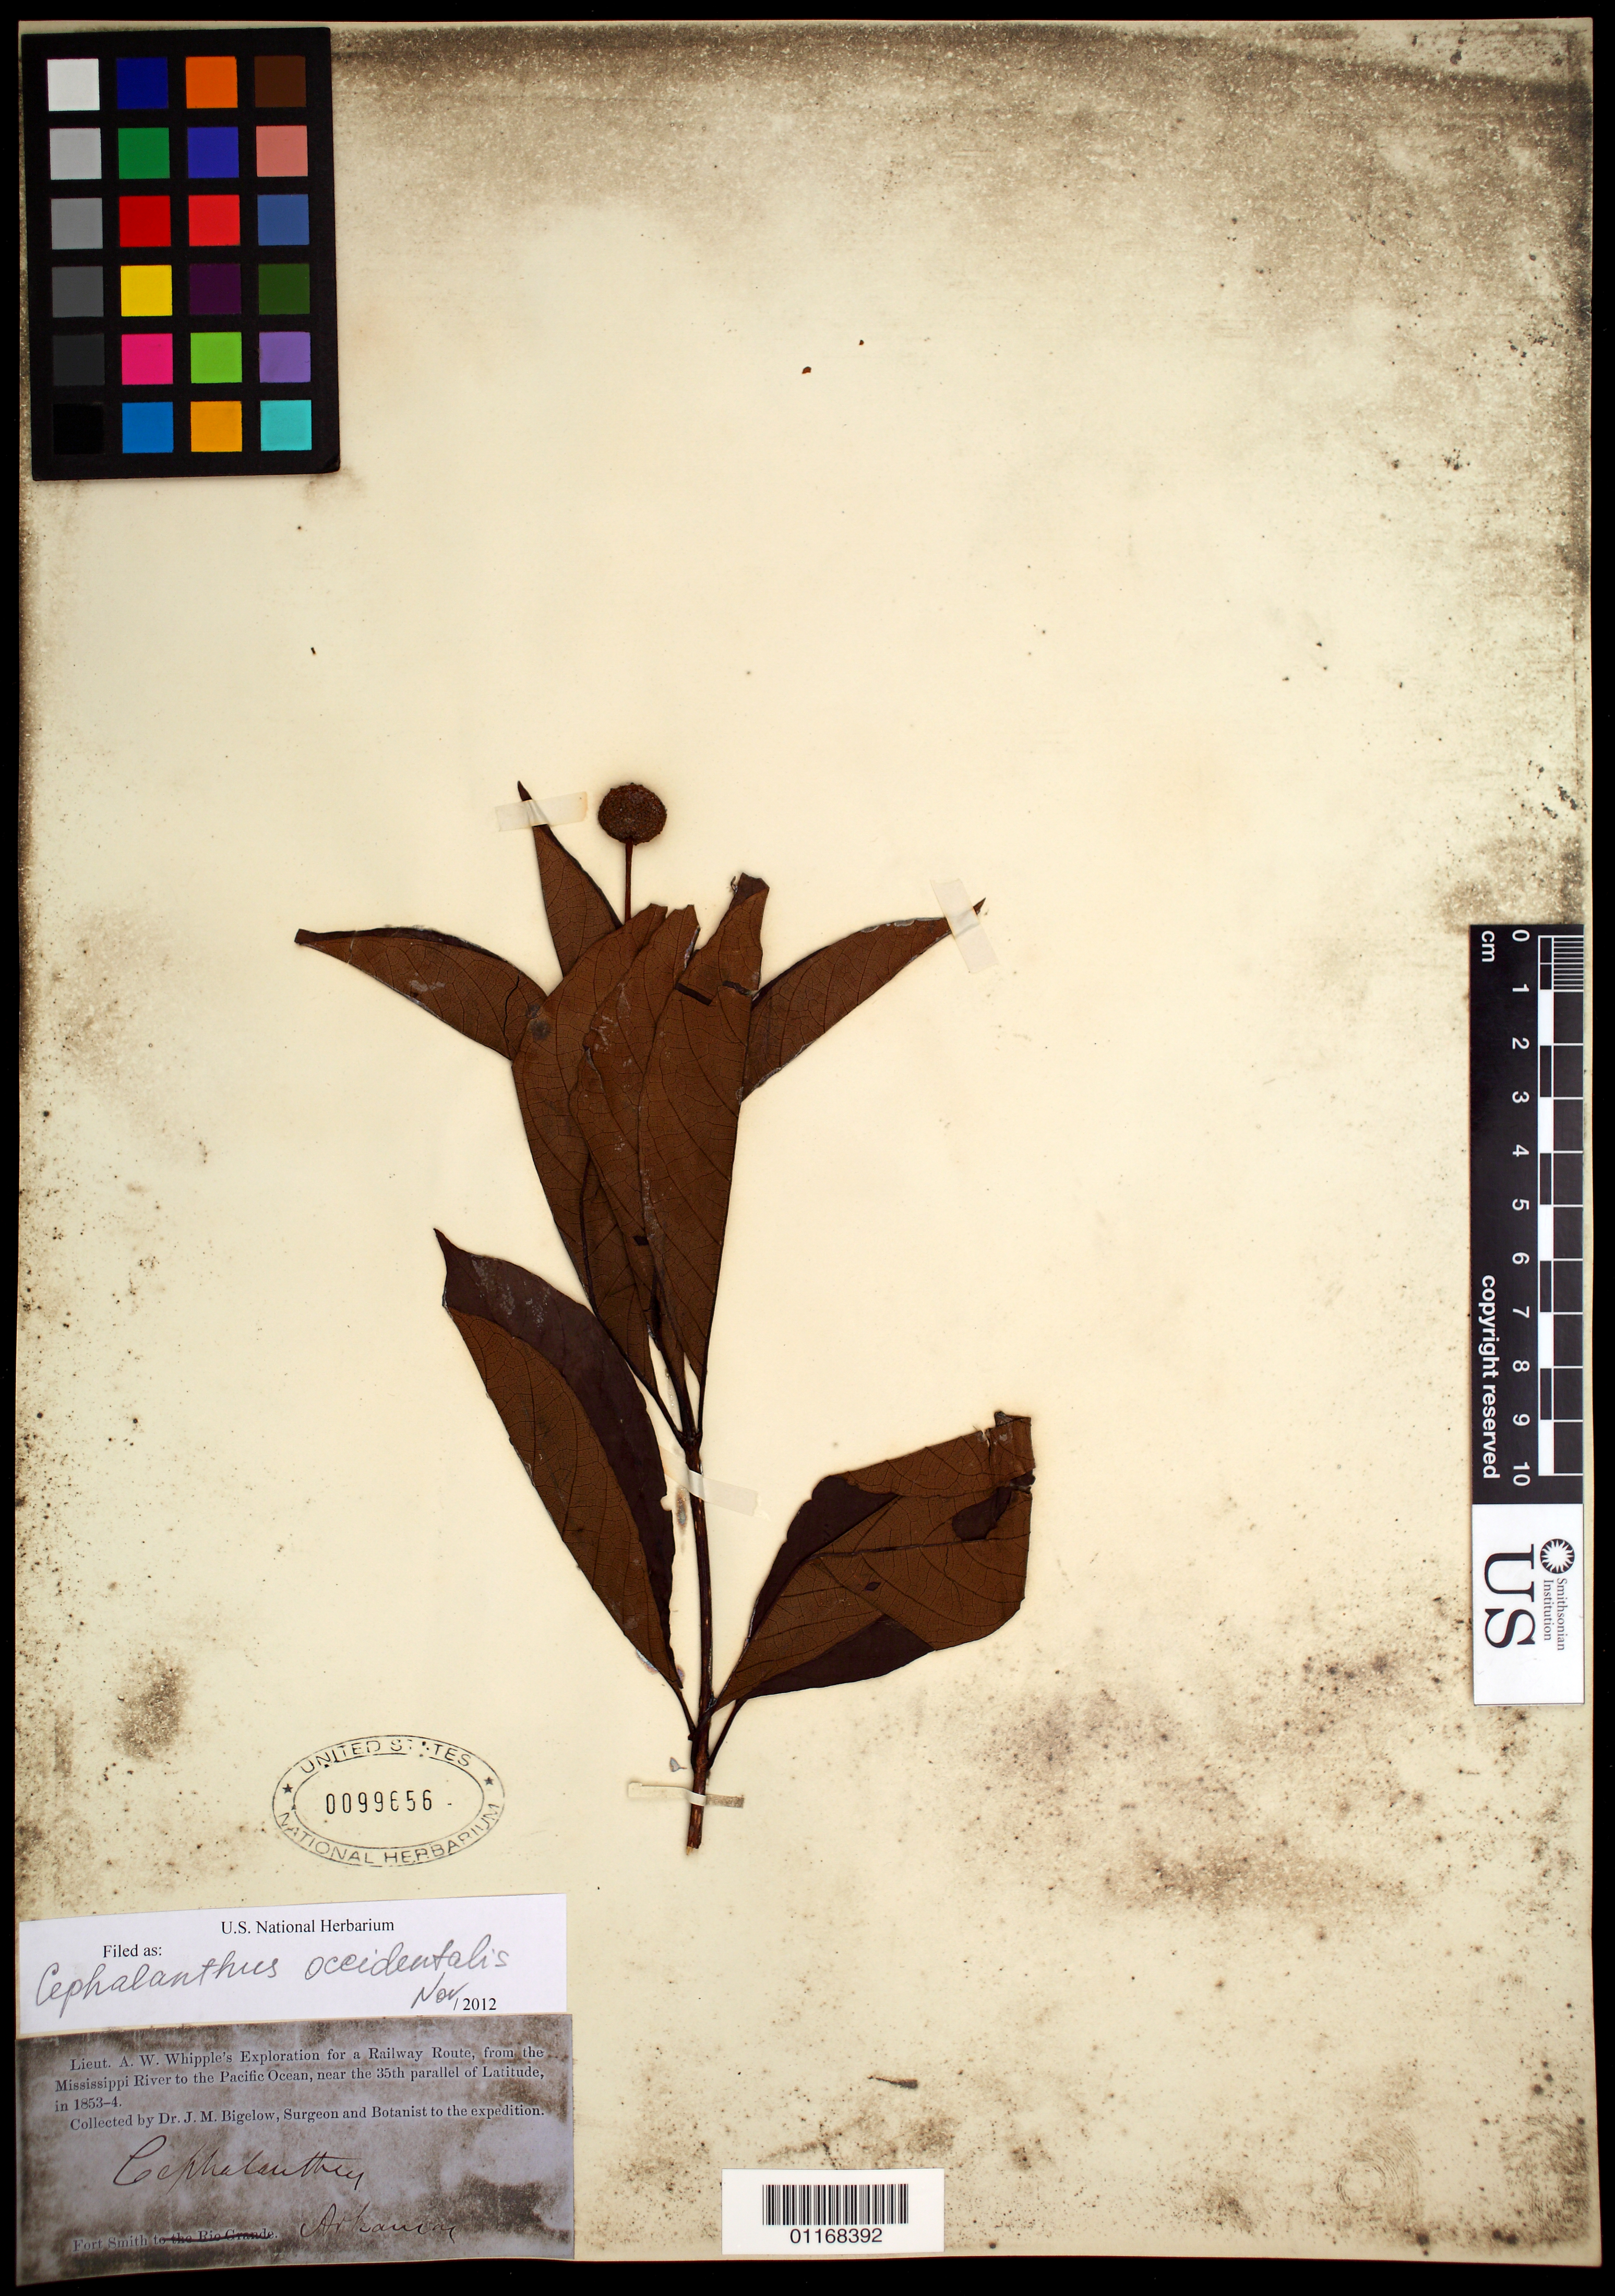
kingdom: Plantae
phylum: Tracheophyta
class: Magnoliopsida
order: Gentianales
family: Rubiaceae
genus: Cephalanthus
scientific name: Cephalanthus occidentalis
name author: L.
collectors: J. M. Bigelow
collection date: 1853/1854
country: United States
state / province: Arkansas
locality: Fort Smith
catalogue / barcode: US 99656